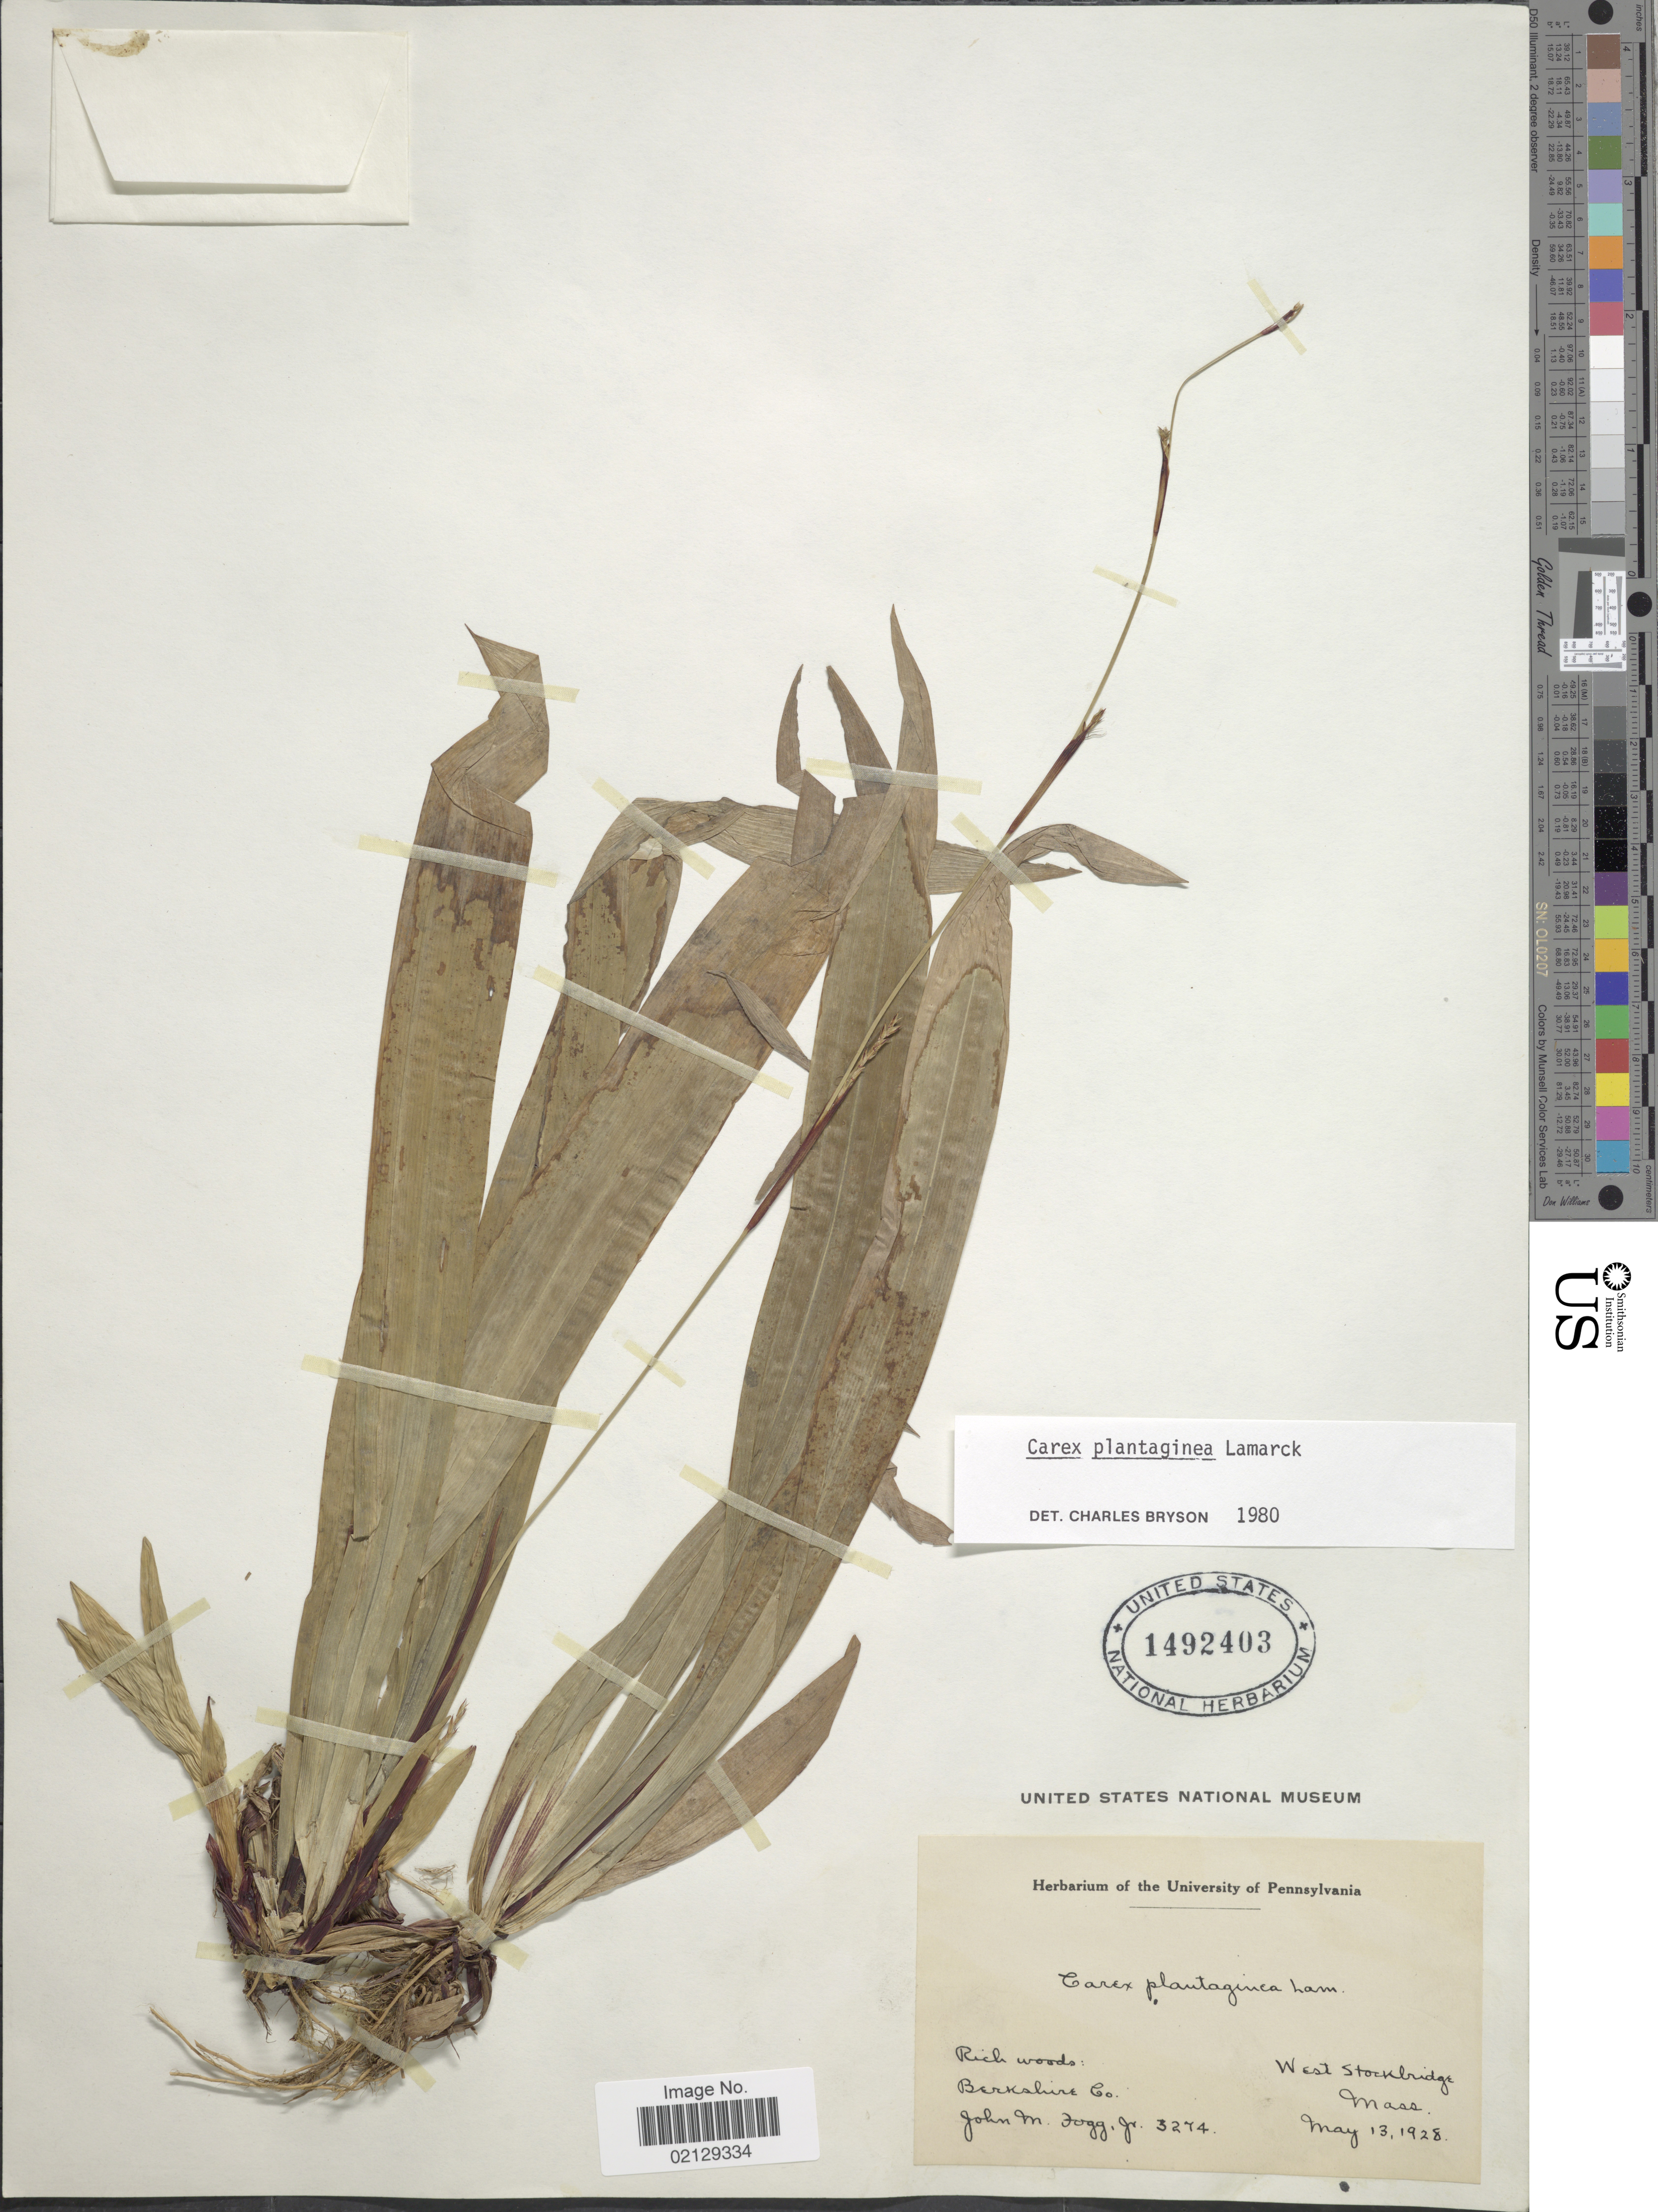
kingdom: Plantae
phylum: Tracheophyta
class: Liliopsida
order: Poales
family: Cyperaceae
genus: Carex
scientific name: Carex plantaginea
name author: Lam.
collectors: J. Fogg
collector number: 3274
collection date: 1928-05-13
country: United States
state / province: Massachusetts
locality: Berkshire Co., West Stockbridge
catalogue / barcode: US 1492403